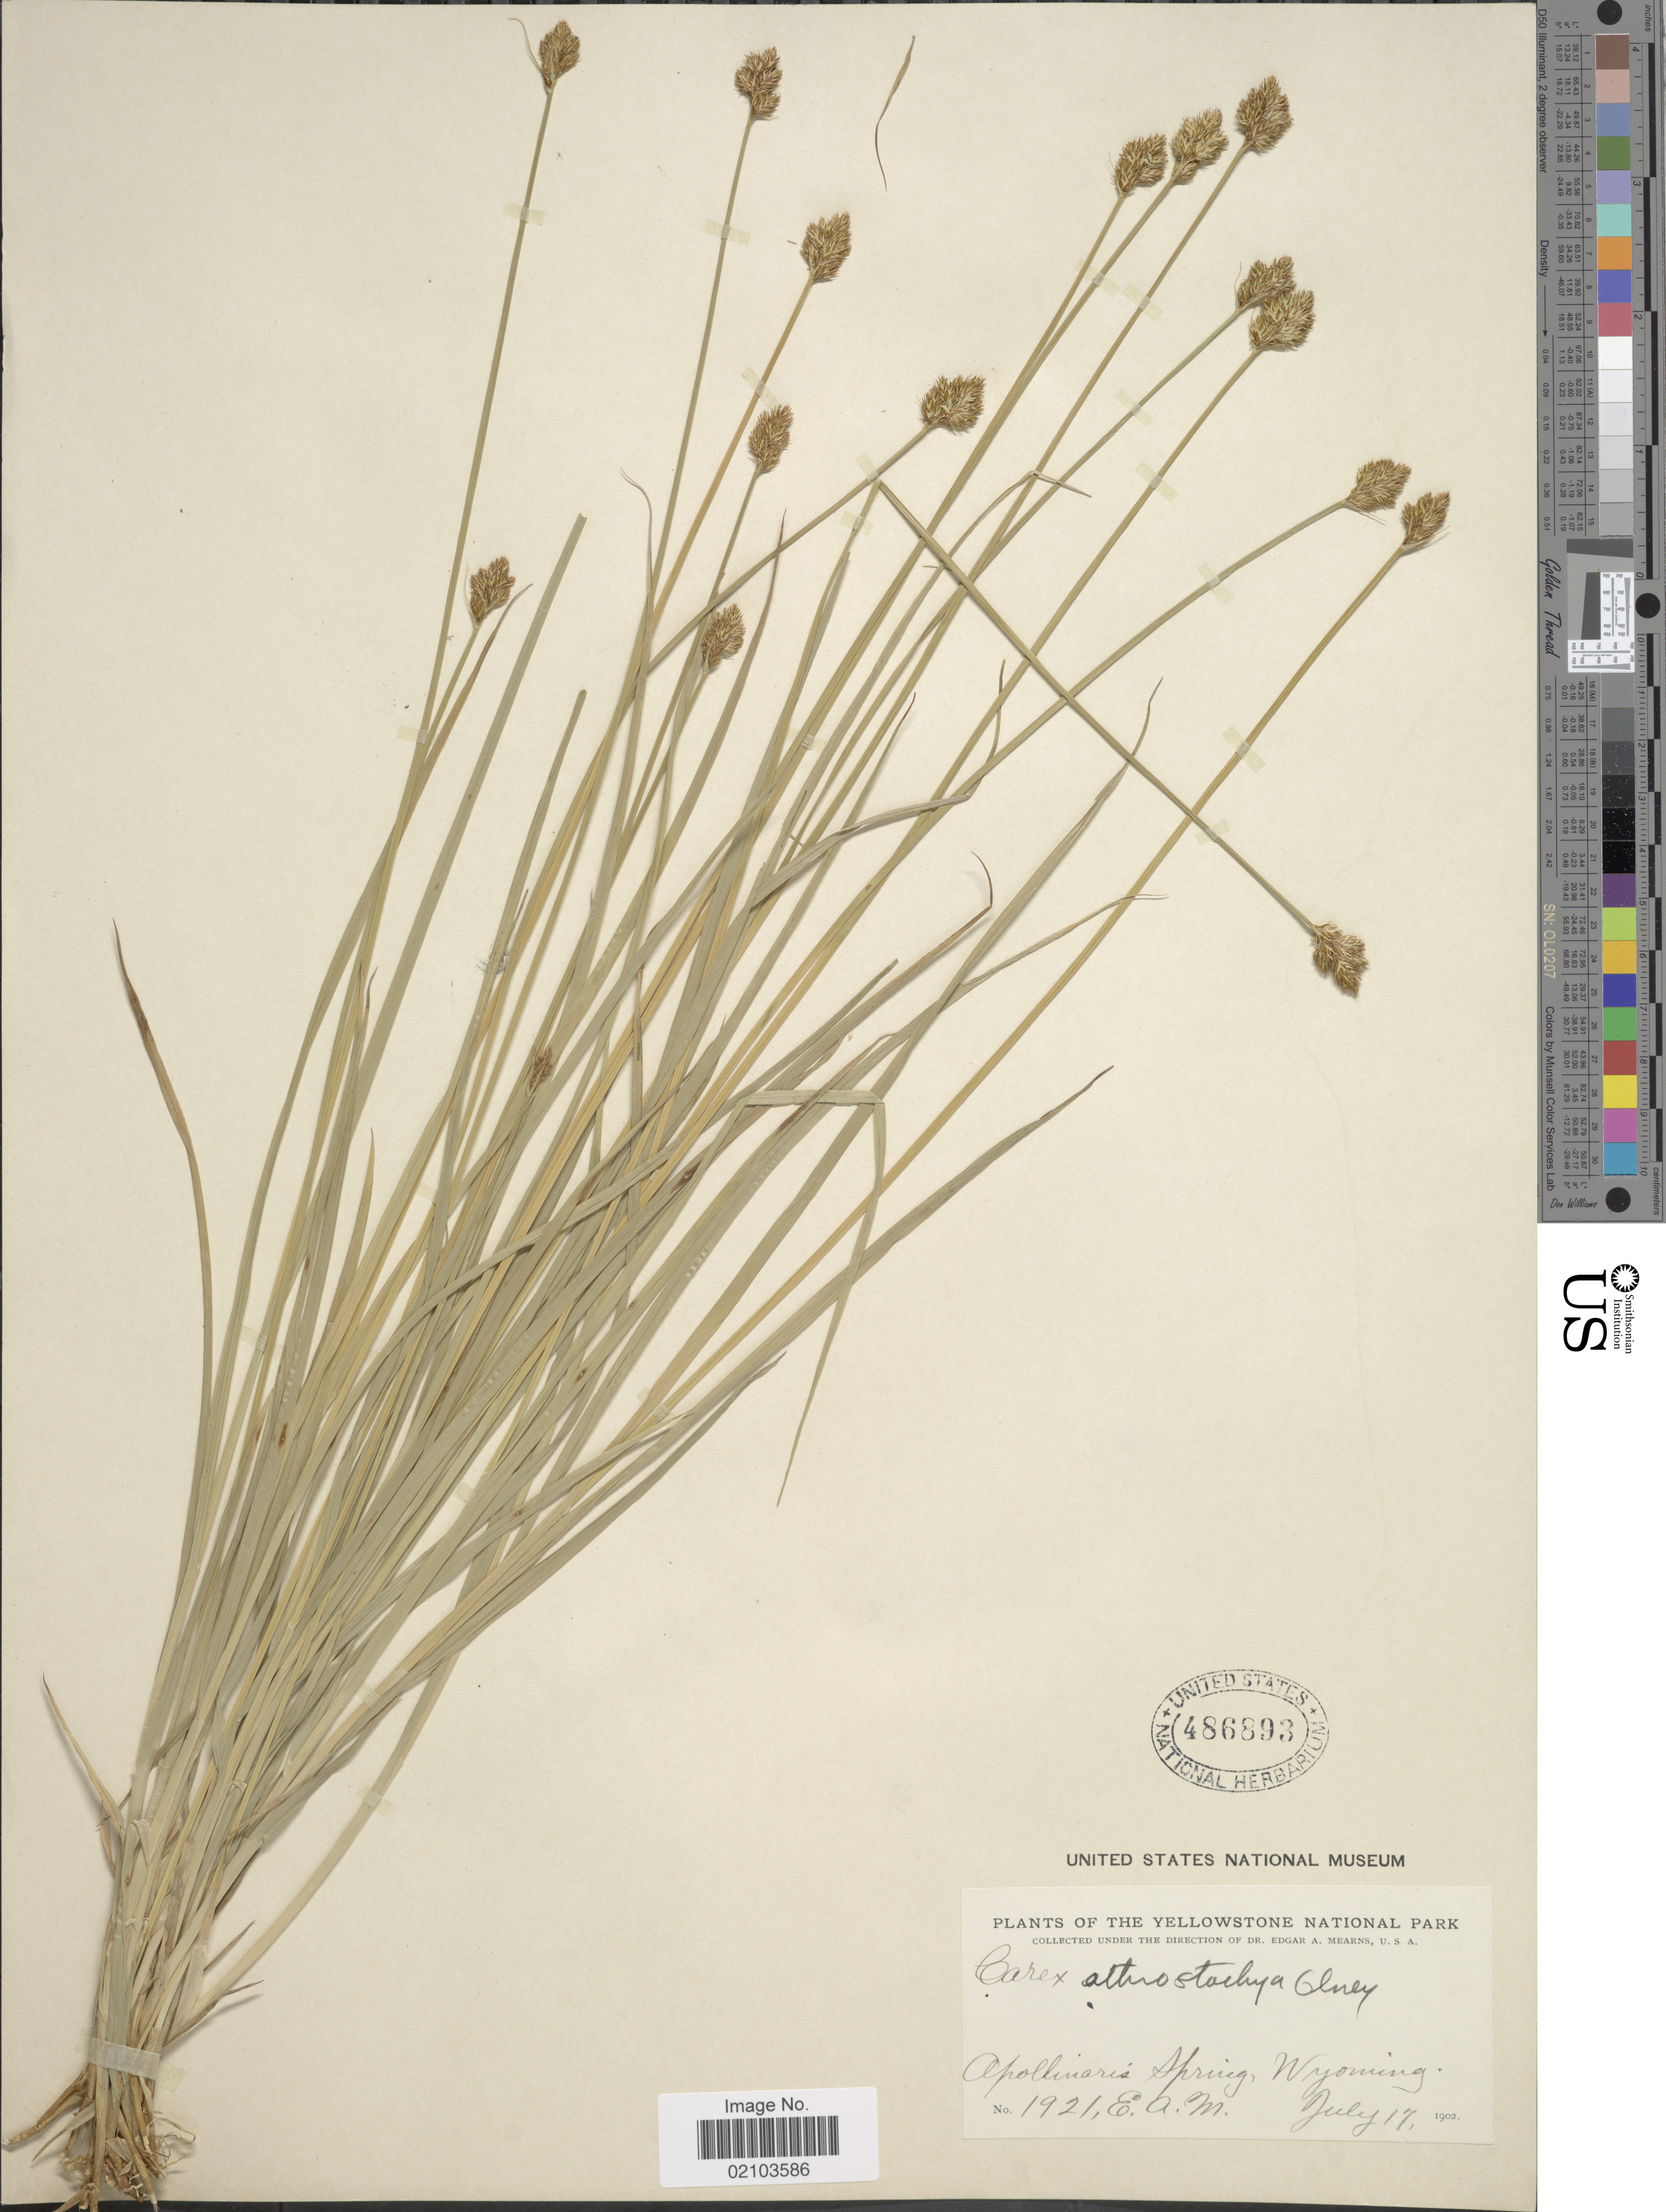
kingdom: Plantae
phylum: Tracheophyta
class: Liliopsida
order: Poales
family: Cyperaceae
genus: Carex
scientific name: Carex athrostachya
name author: Olney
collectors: E. A. Mearns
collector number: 1921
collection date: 1902-07-17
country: United States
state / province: Wyoming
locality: Apollinaris Spring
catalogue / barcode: US 486893